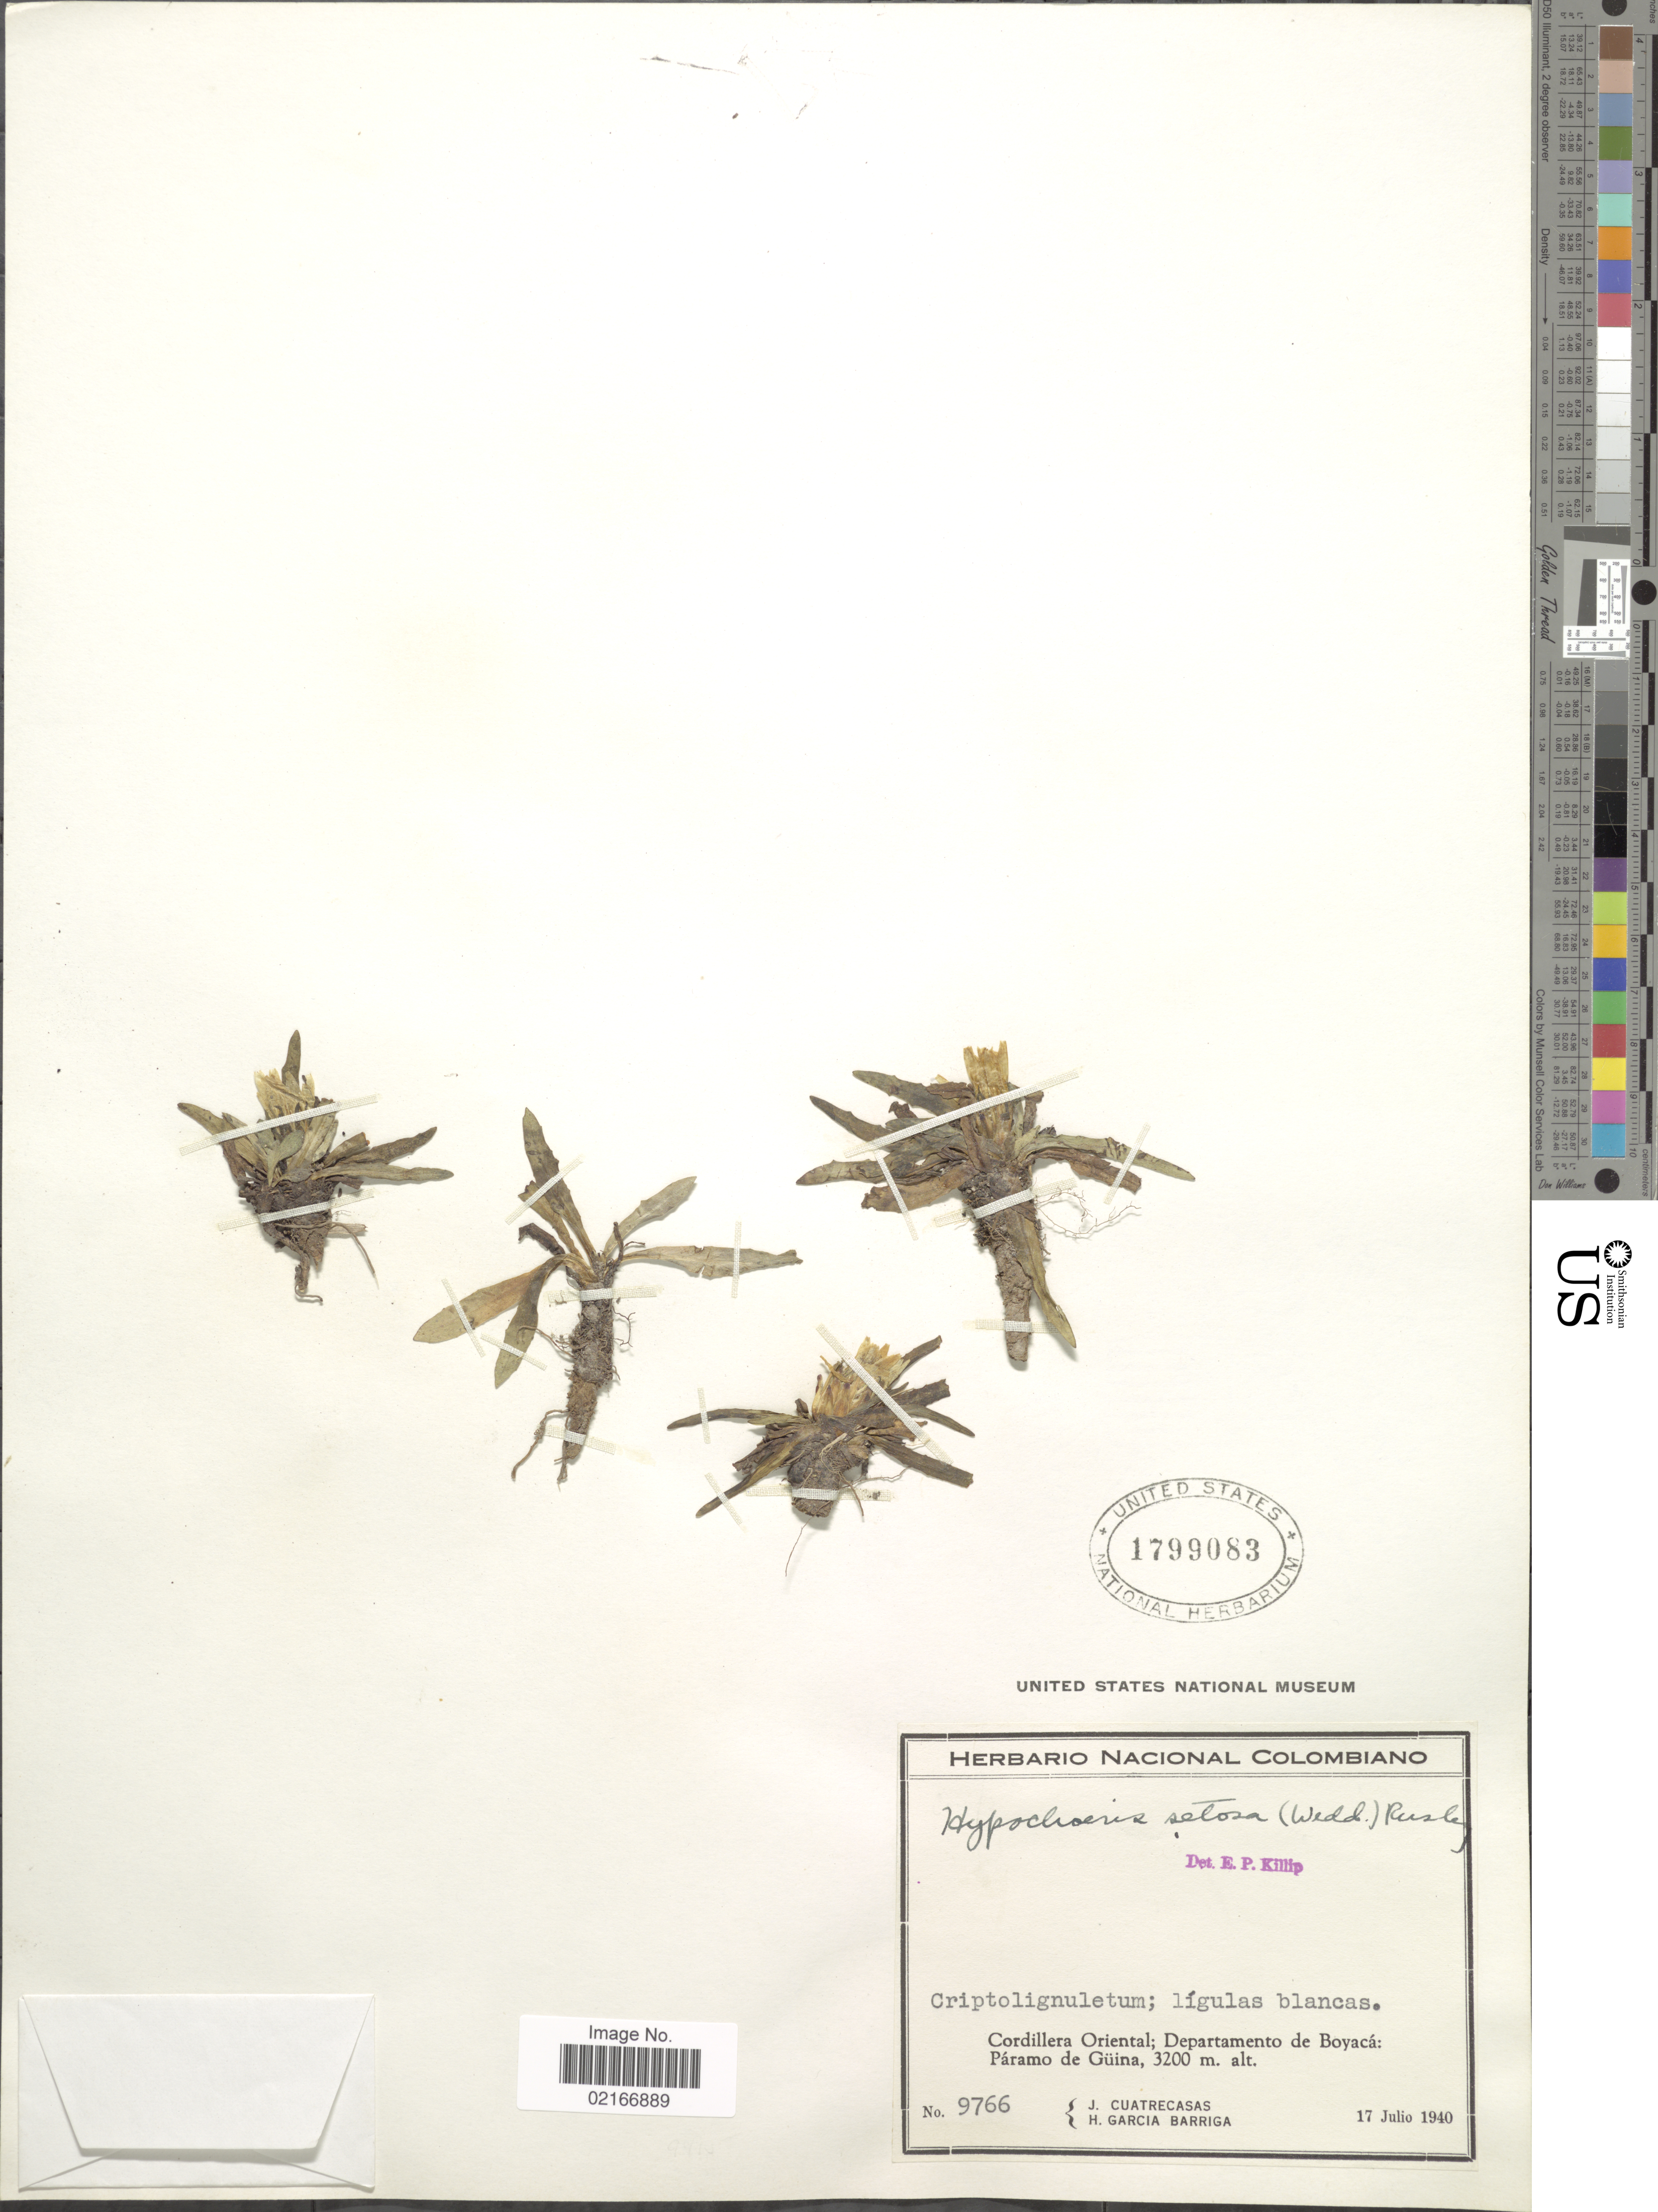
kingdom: Plantae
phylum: Tracheophyta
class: Magnoliopsida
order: Asterales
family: Asteraceae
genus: Hypochaeris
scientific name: Hypochaeris setosa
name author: Formánek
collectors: J. Cuatrecasas & H. García Barriga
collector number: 9766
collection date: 1940-07-17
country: Colombia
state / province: Boyacá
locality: Cordillera Oriental: Páramo de Güina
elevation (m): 3200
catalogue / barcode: US 1799083